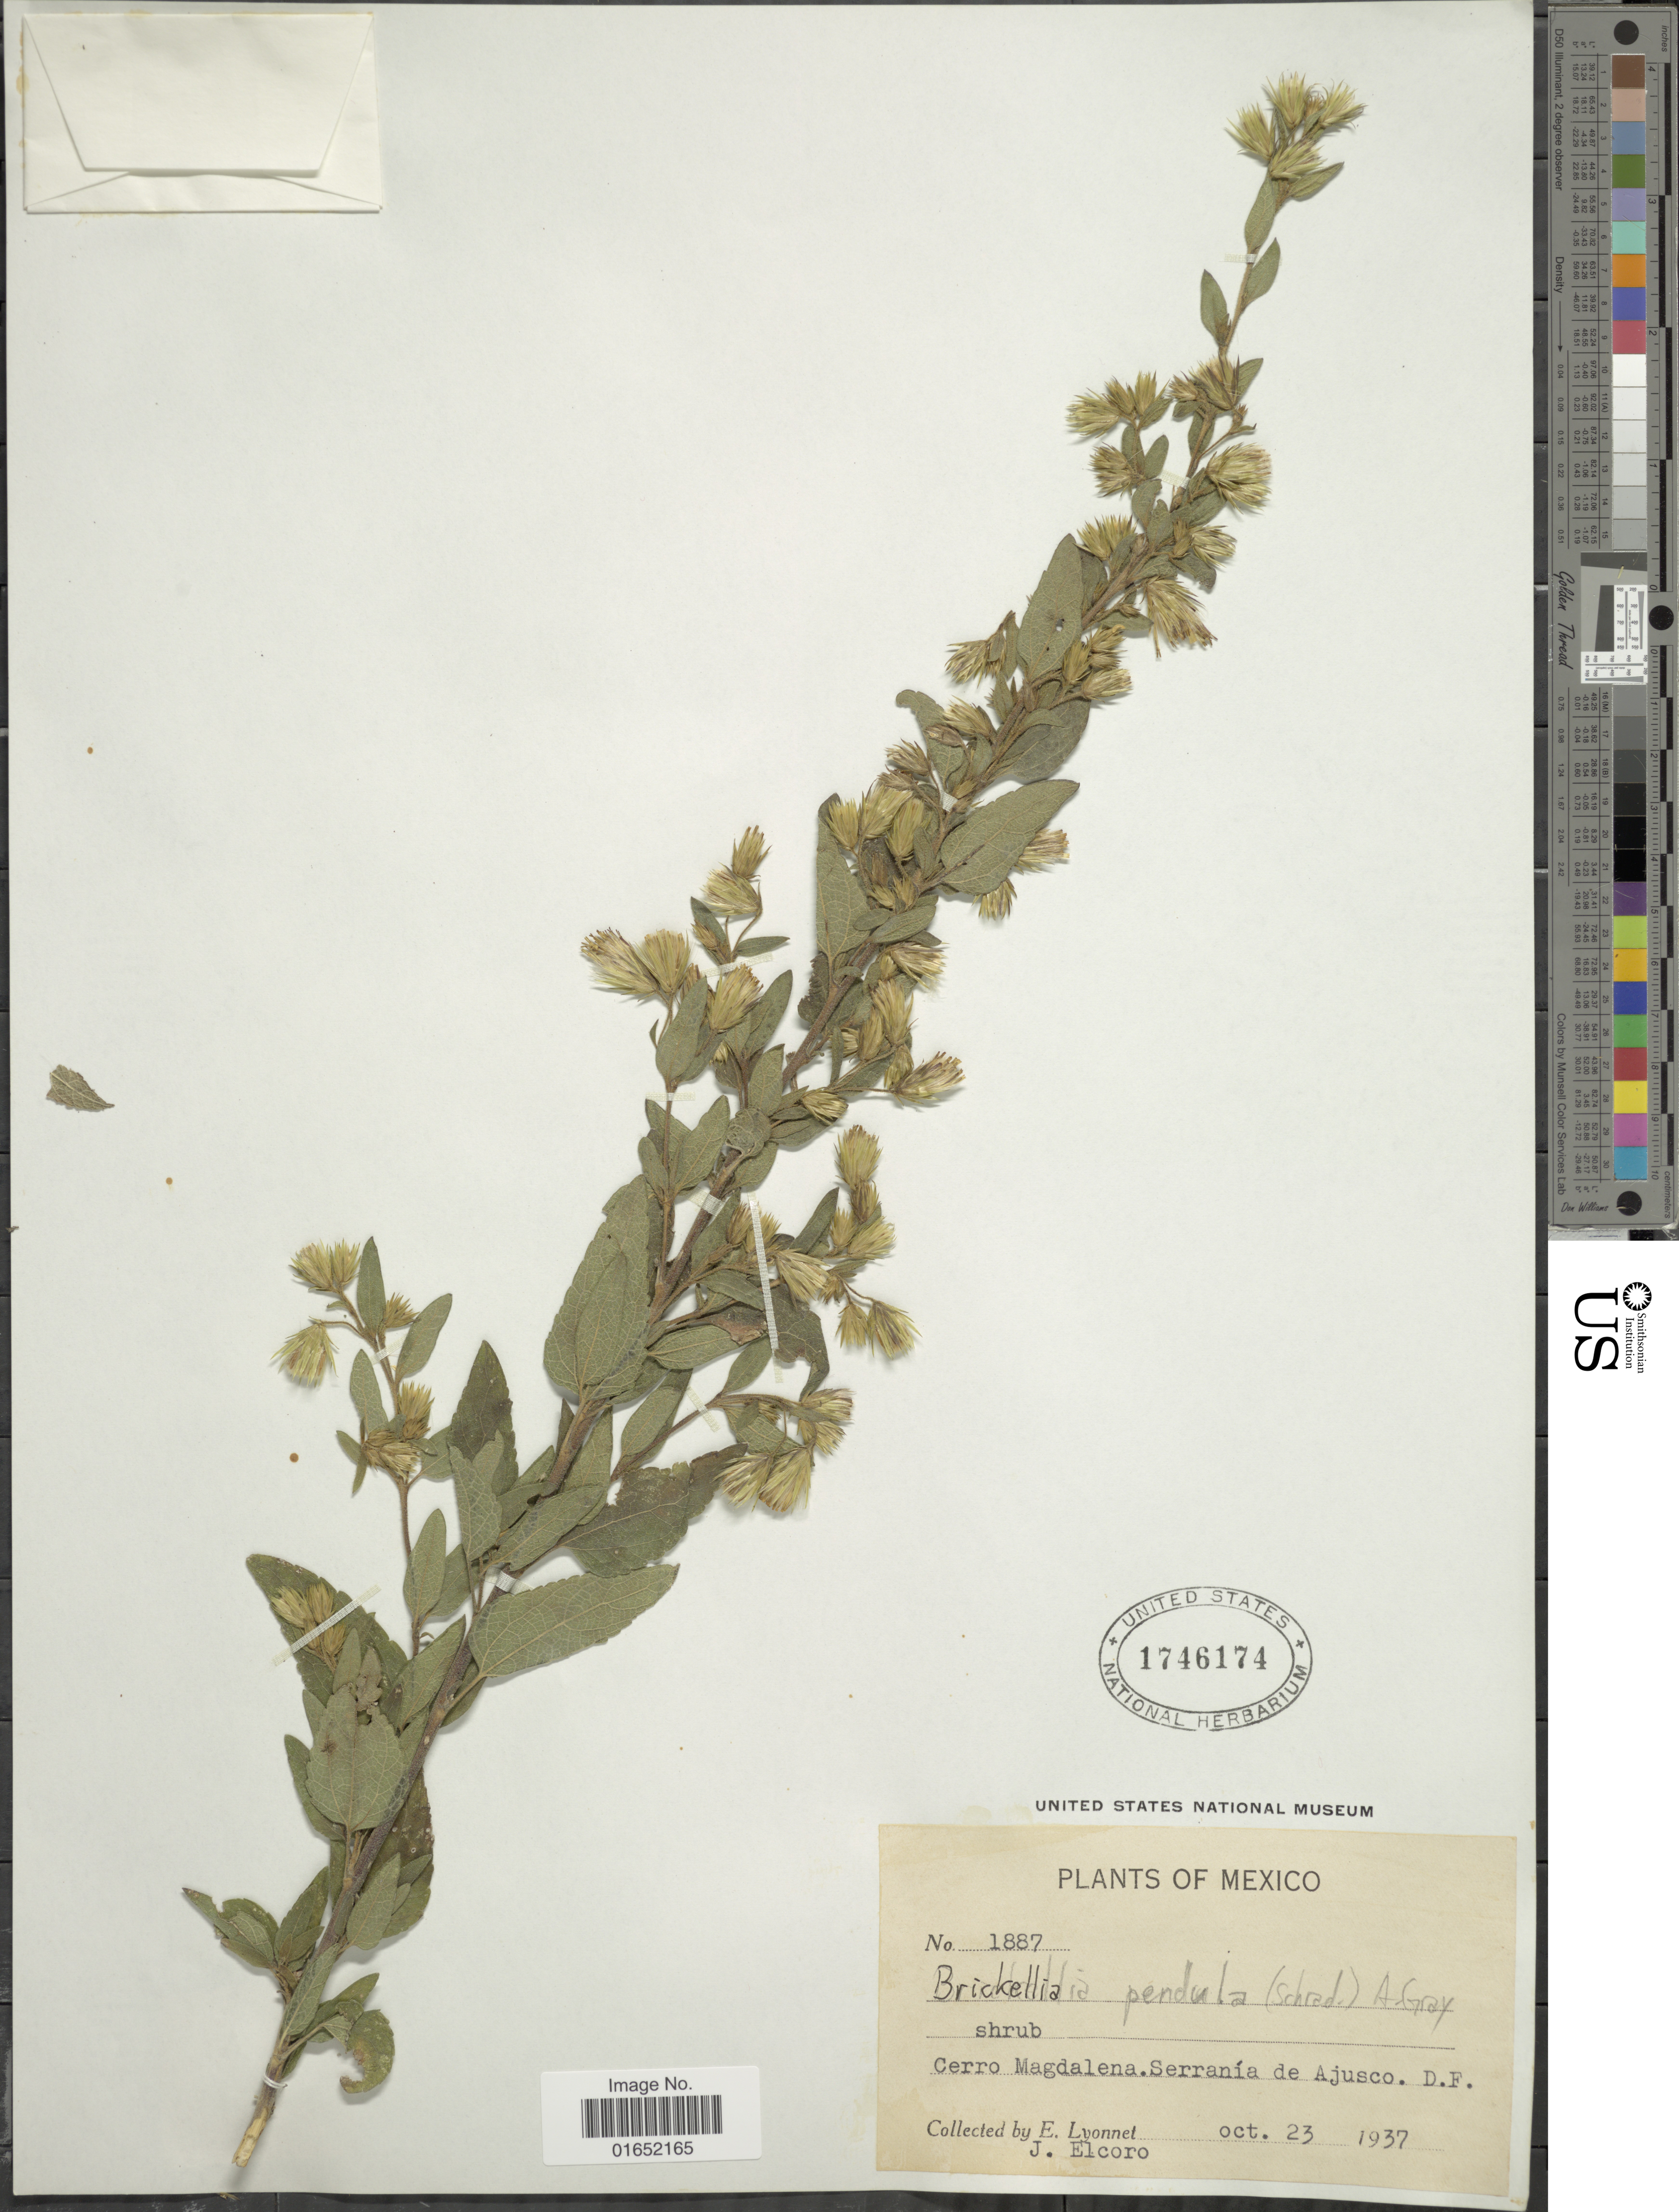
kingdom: Plantae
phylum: Tracheophyta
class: Magnoliopsida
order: Asterales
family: Asteraceae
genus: Brickellia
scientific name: Brickellia pendula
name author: (Schrad.) A. Gray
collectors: E. Lyonnet & J. Elcoro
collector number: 1887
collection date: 1937-10-23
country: Mexico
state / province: Distrito Federal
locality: Cerro Magdalena. Serranía de Ajusco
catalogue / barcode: US 1746174